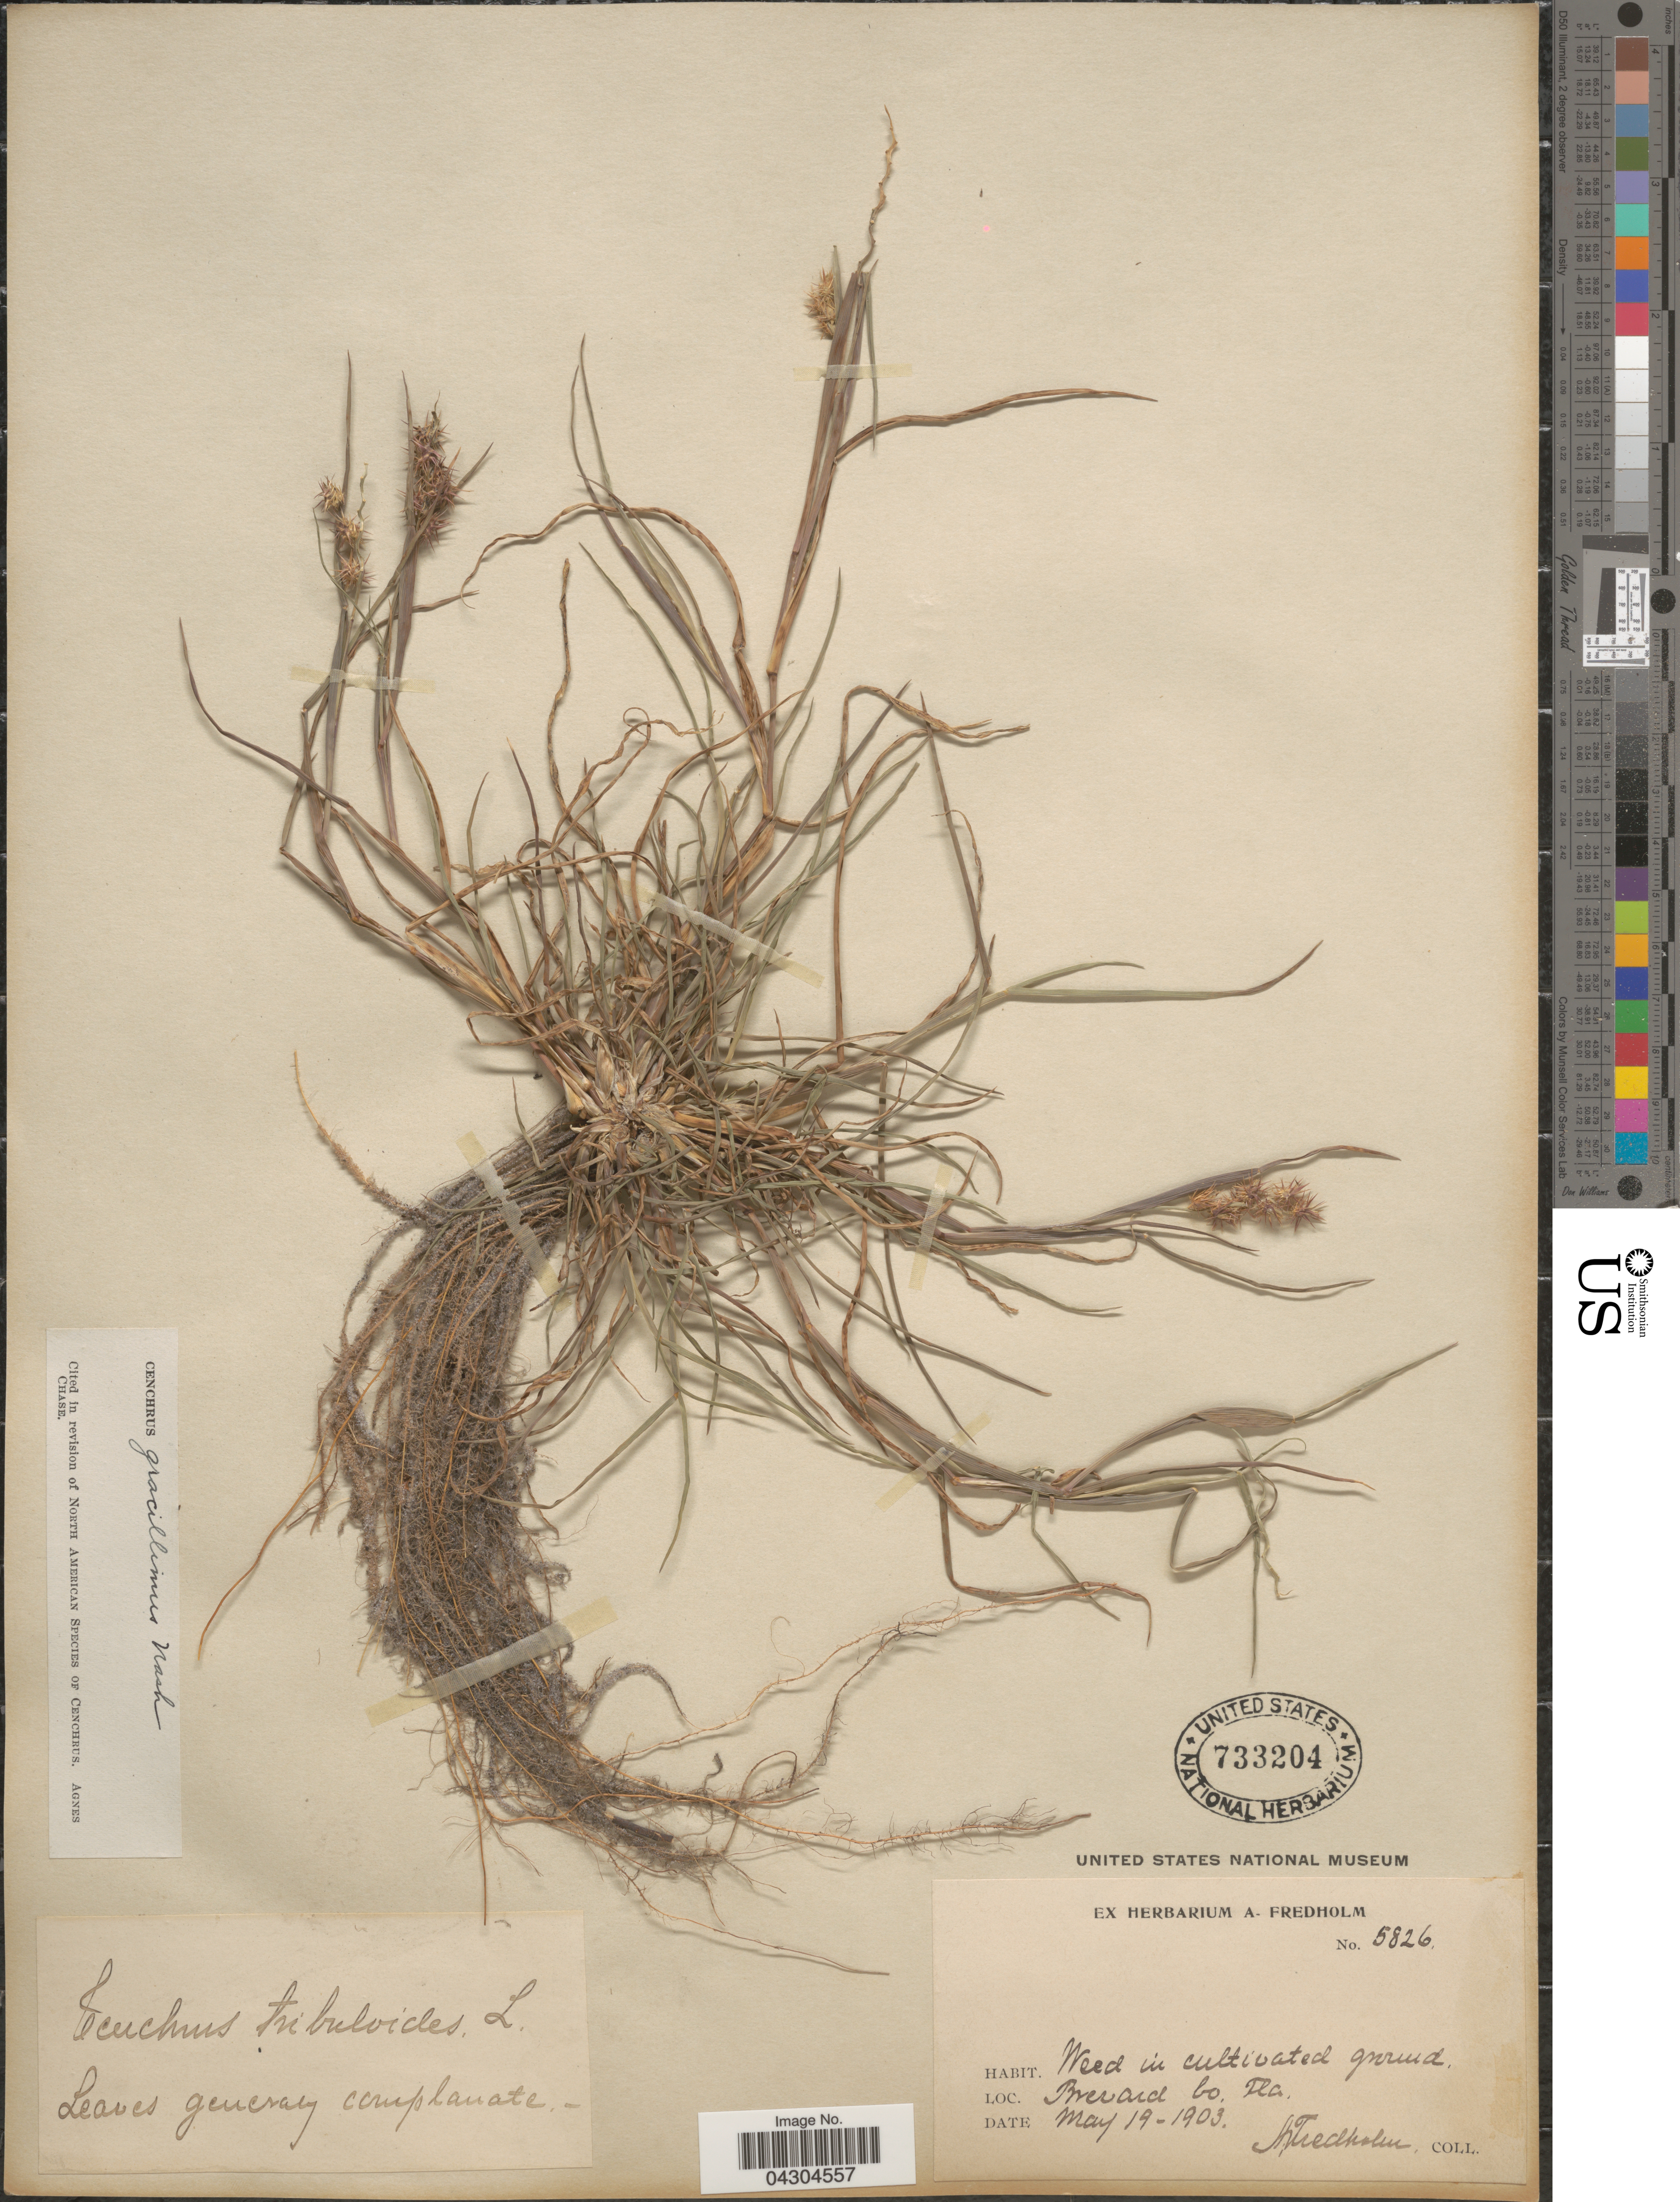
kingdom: Plantae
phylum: Tracheophyta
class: Liliopsida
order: Poales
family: Poaceae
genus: Cenchrus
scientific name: Cenchrus gracillimus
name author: Nash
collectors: A. Fredholm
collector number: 5826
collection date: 1903-05-19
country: United States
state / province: Florida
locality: Brevard Co.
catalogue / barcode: US 733204